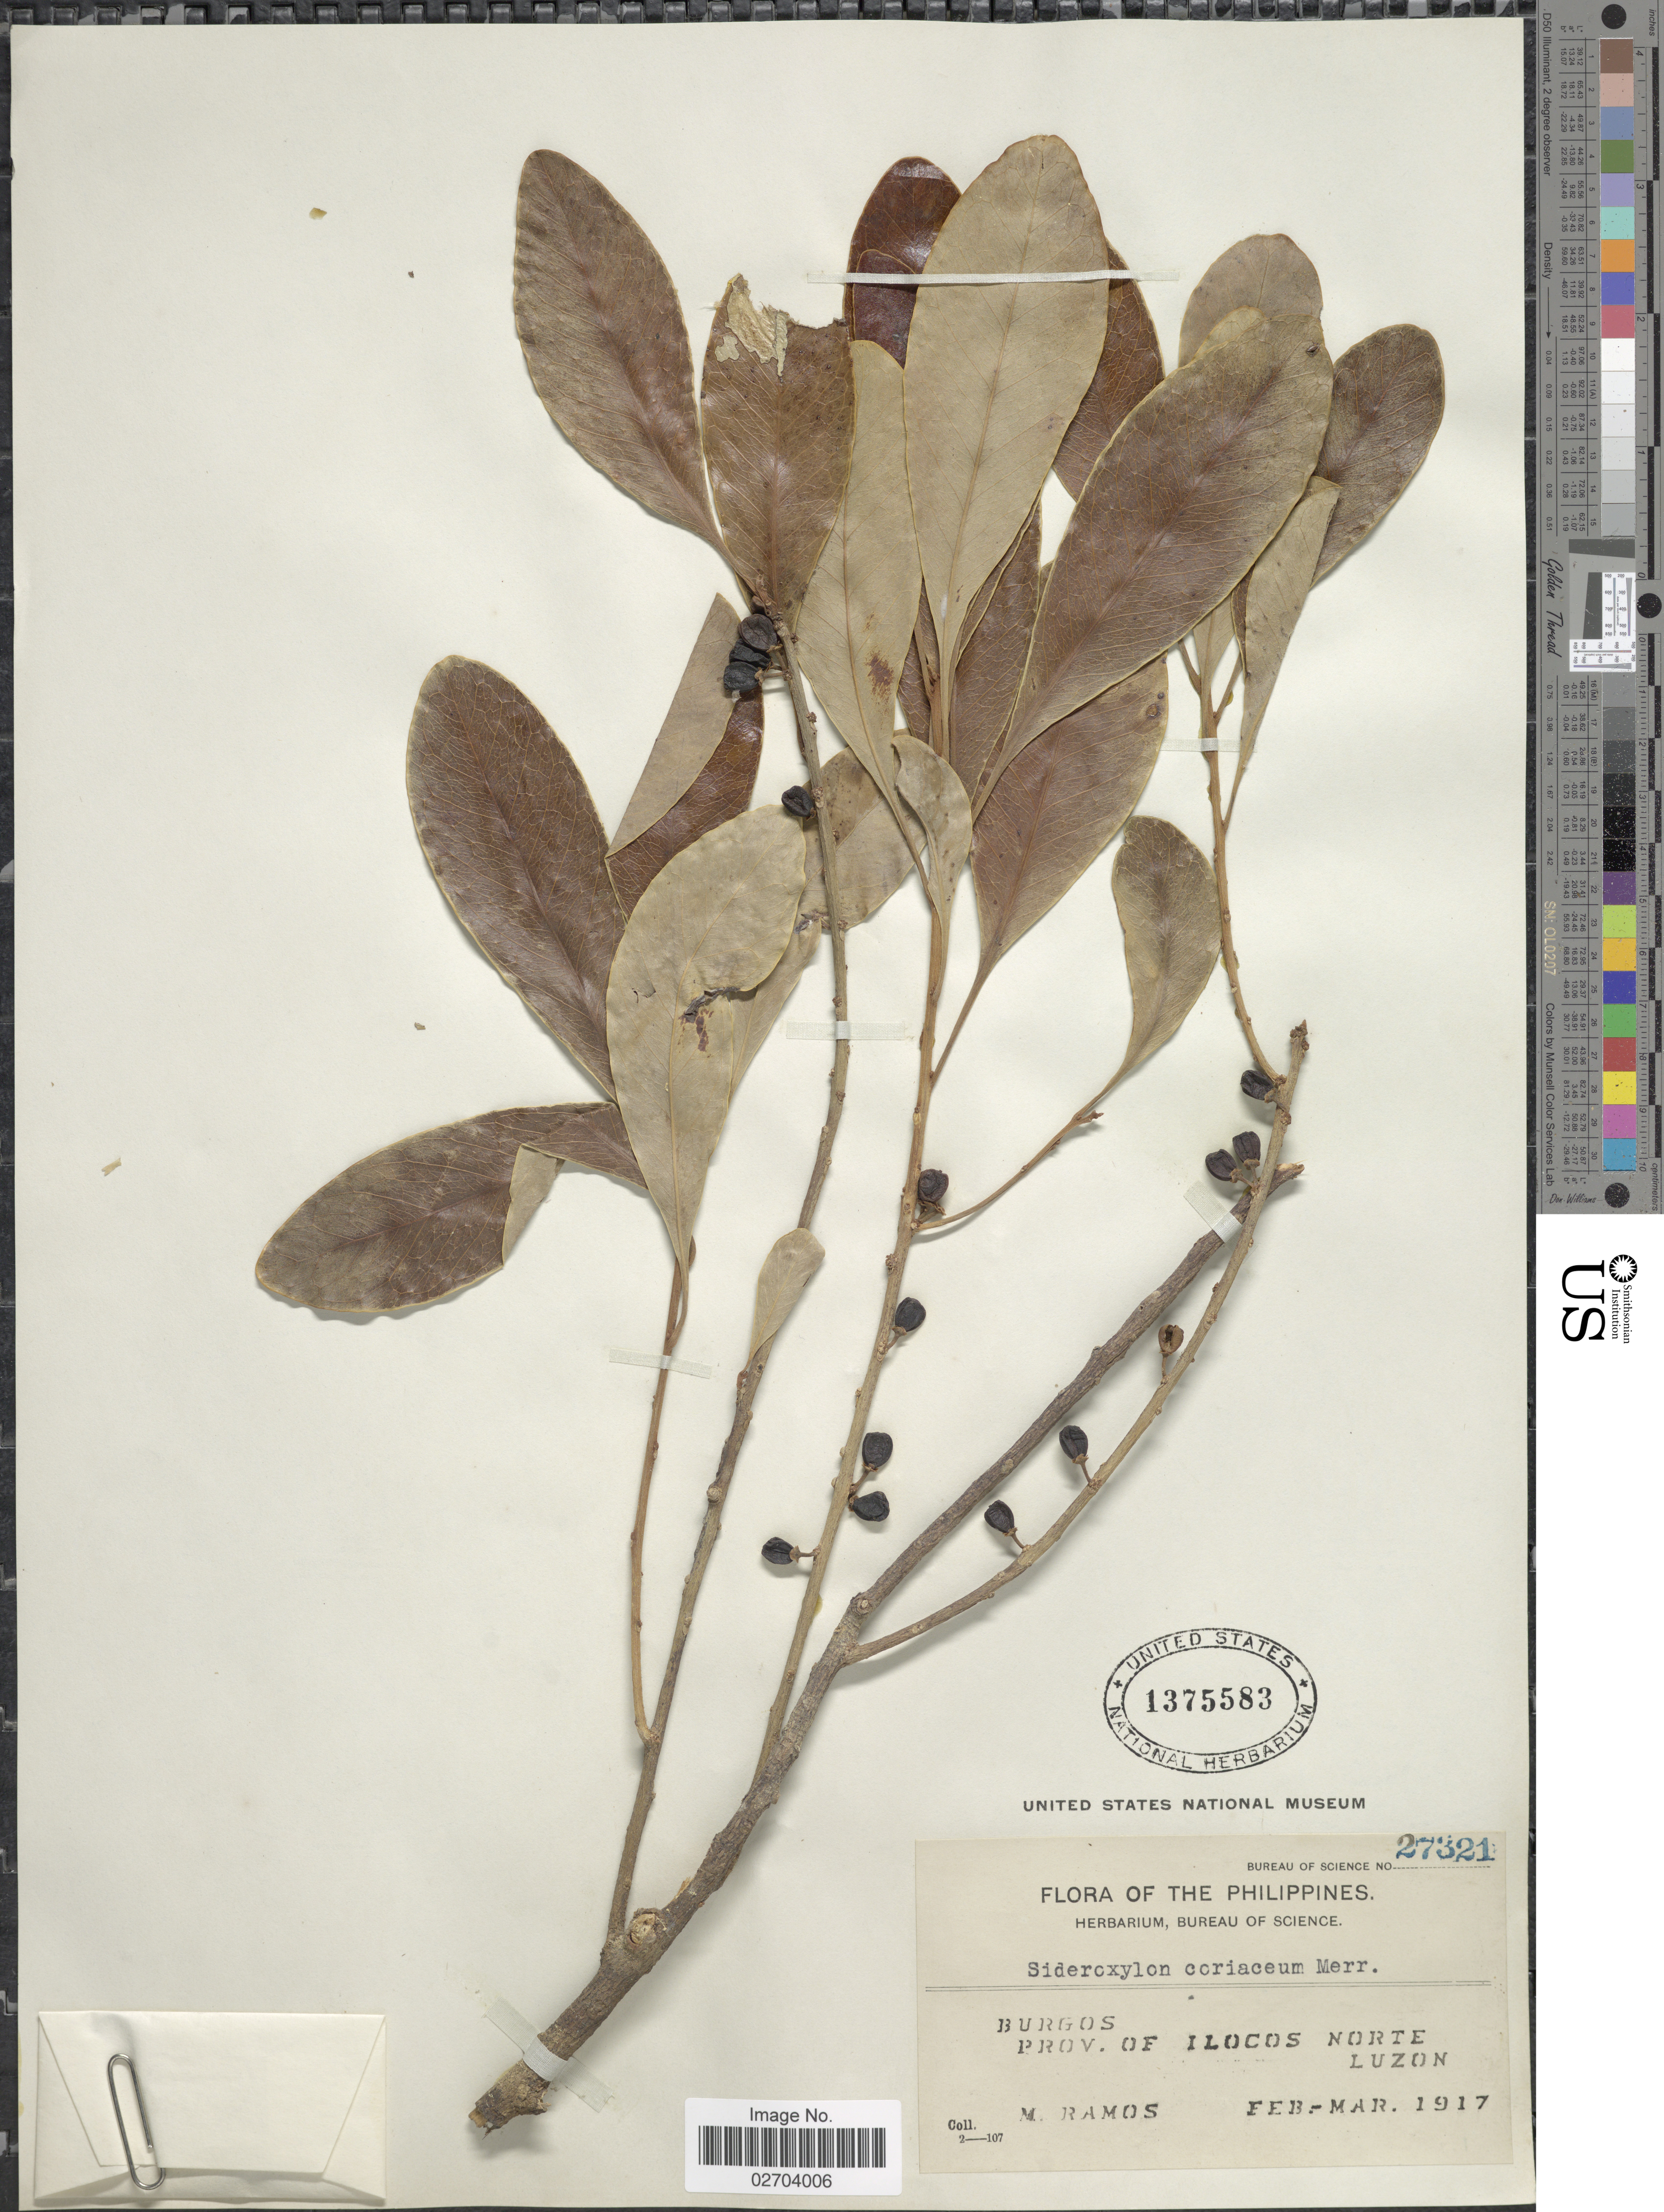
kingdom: Plantae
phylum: Tracheophyta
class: Magnoliopsida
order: Ericales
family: Sapotaceae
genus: Sideroxylon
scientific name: Sideroxylon coriaceum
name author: Merr.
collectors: M. Ramos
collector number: Bureau of Science 27321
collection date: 1917-02/1917-03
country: Philippines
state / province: Ilocos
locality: Burgos, Prov. of Ilocos Norte Luzon.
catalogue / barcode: US 1375583